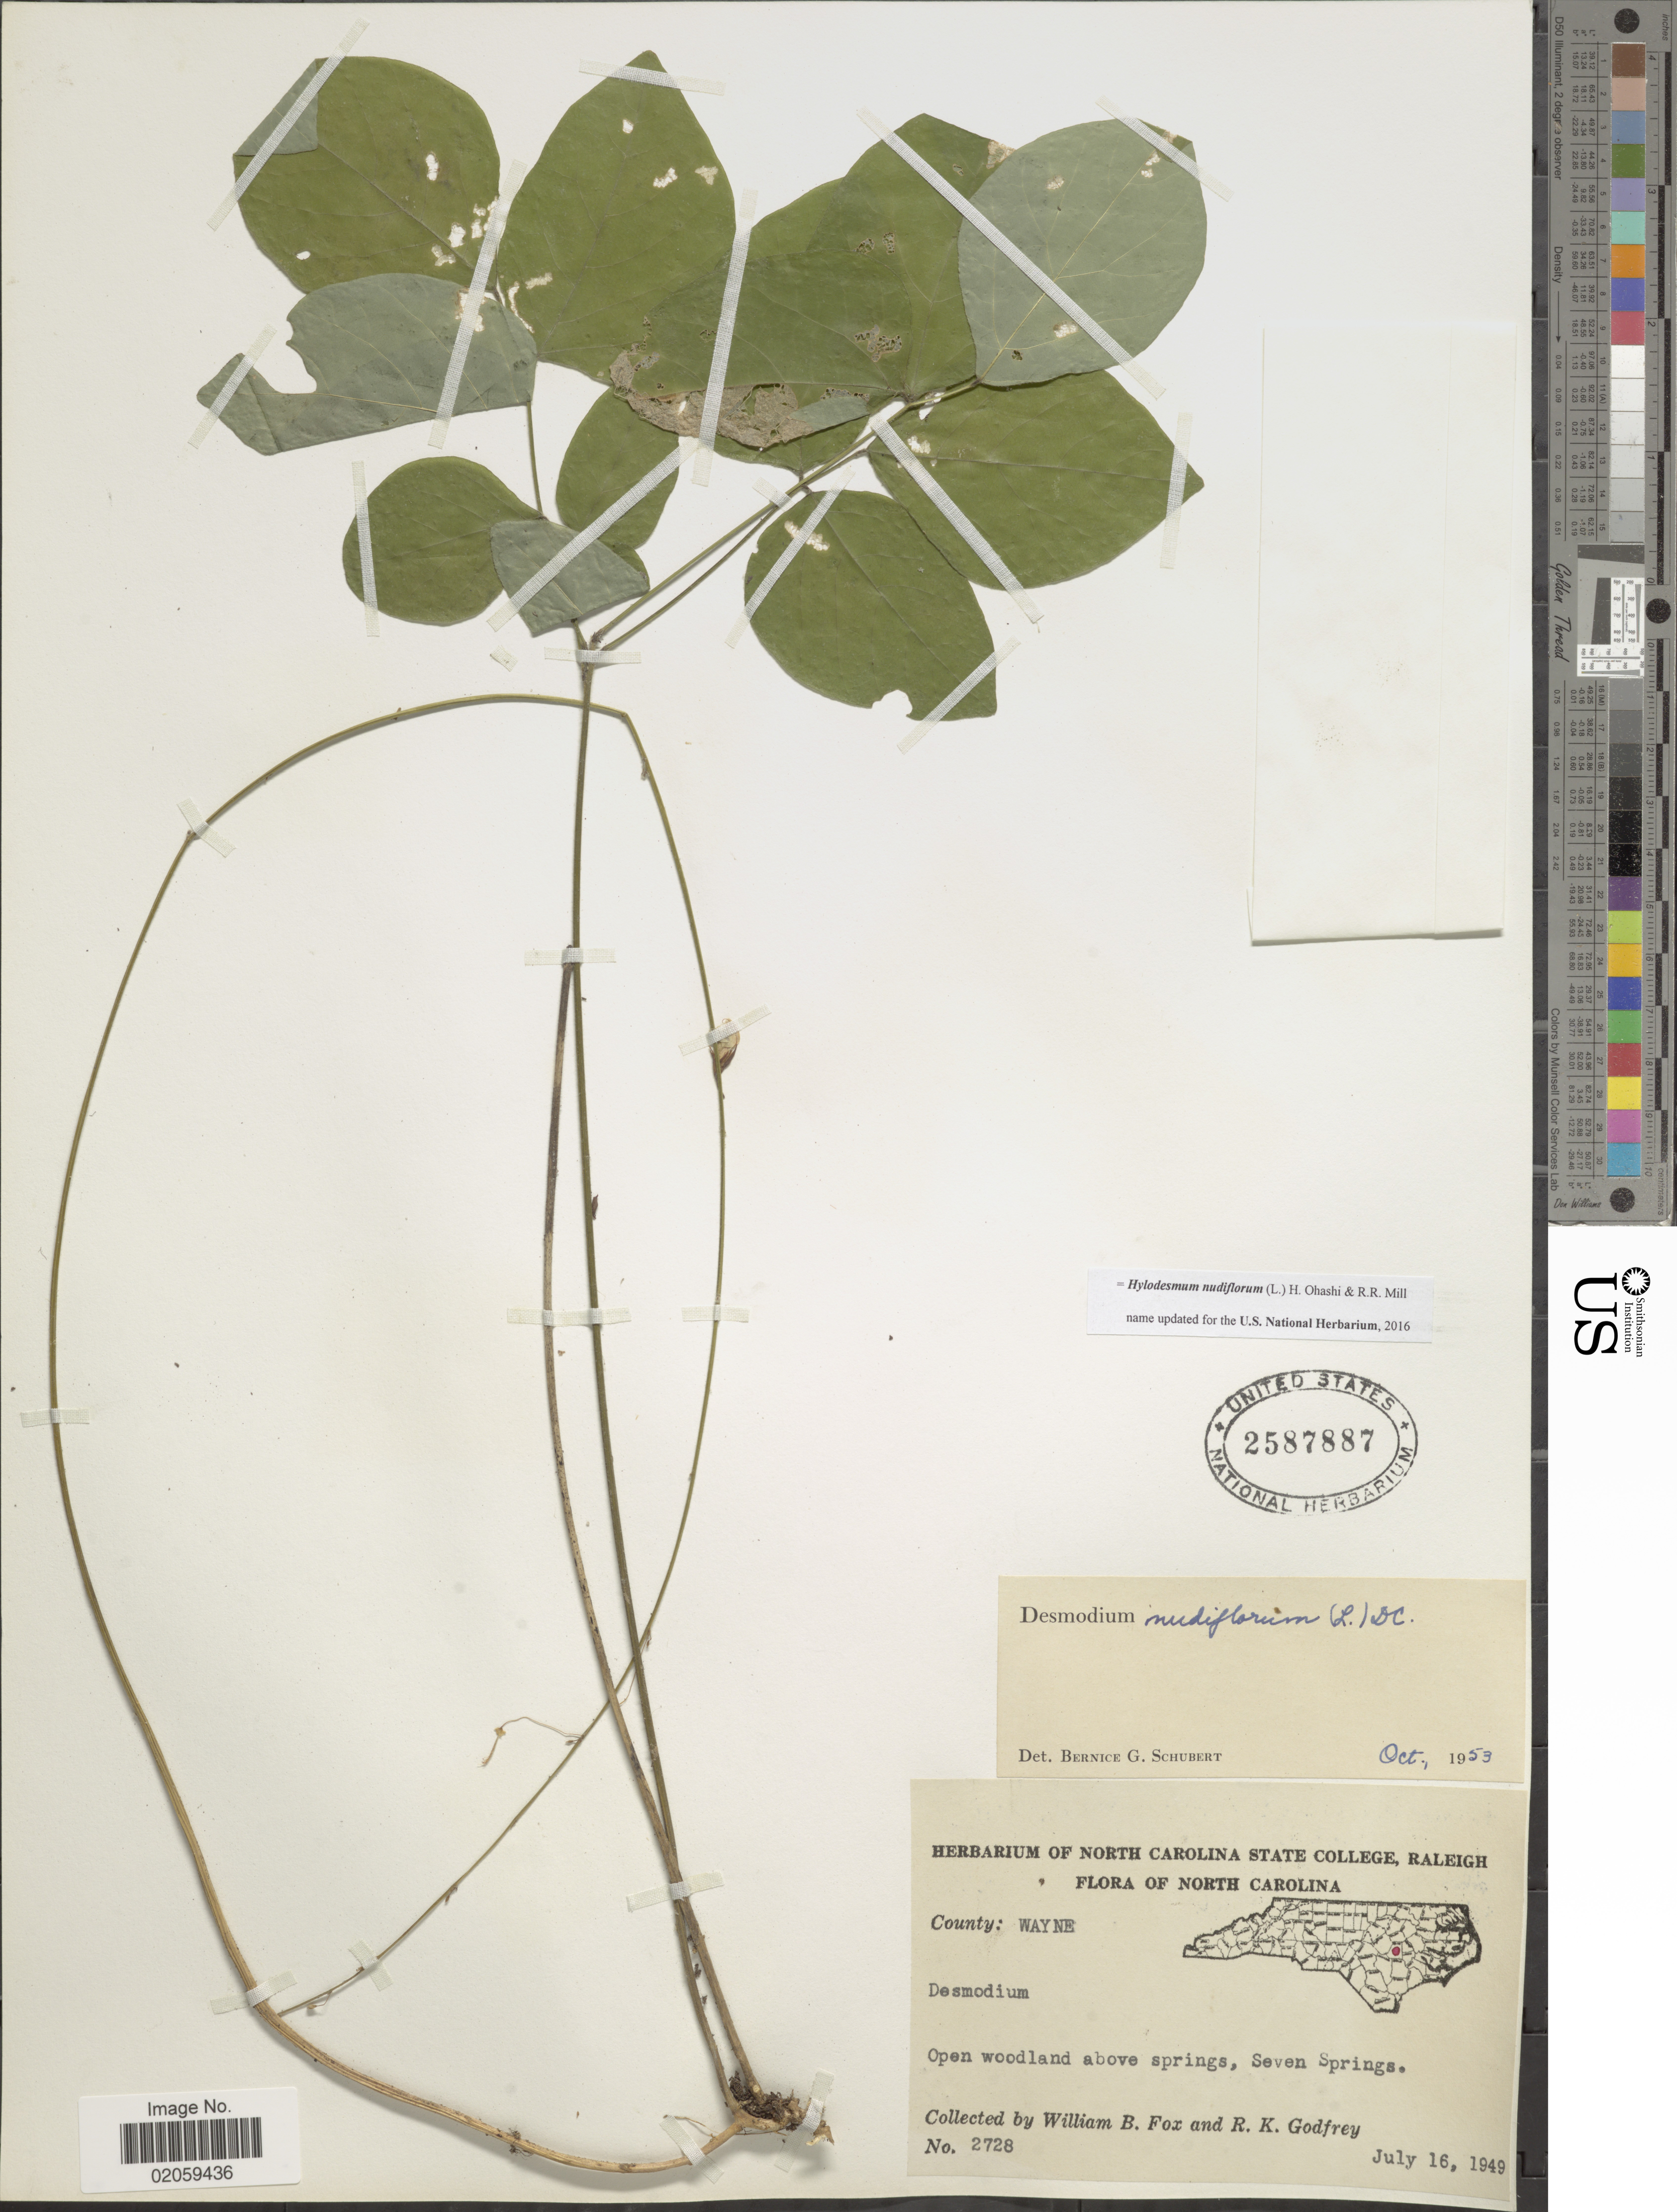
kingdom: Plantae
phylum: Tracheophyta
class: Magnoliopsida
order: Fabales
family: Fabaceae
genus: Hylodesmum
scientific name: Hylodesmum nudiflorum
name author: (L.) H. Ohashi & R.R. Mill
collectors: W. B. Fox & R. K. Godfrey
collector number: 2728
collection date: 1949-07-16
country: United States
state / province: North Carolina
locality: County Wayne, Seven Springs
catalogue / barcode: US 2587887